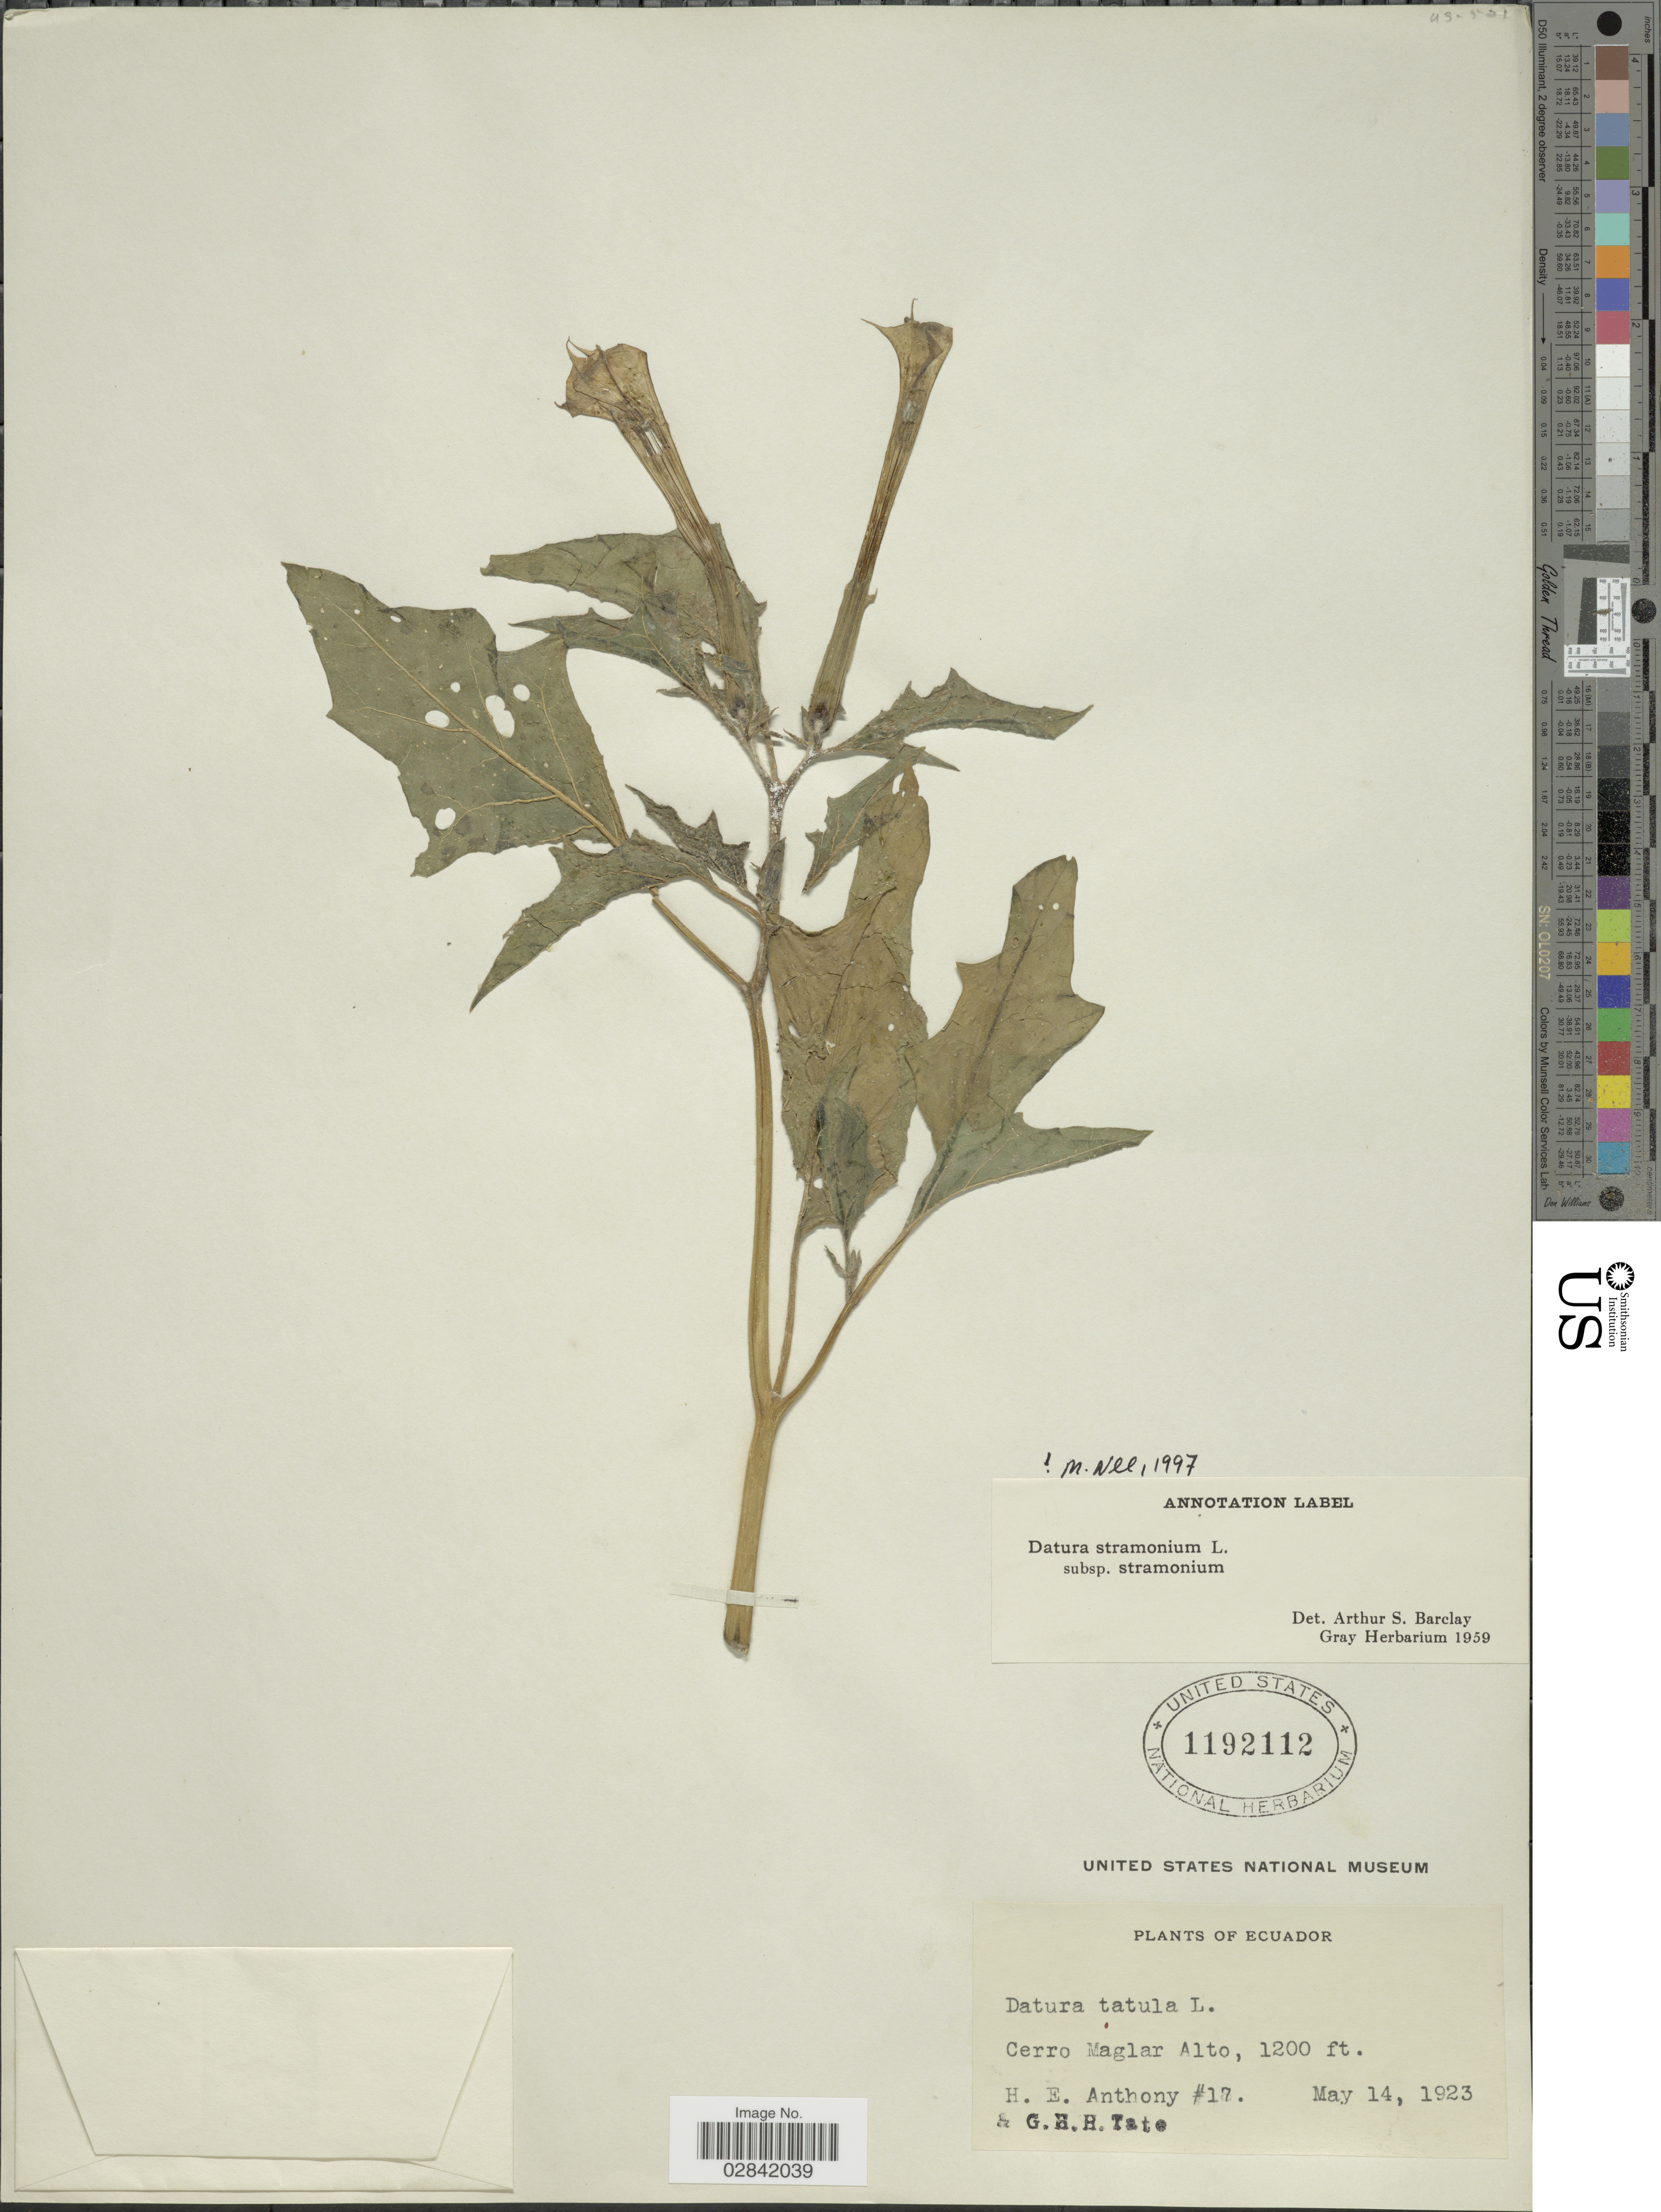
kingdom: Plantae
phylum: Tracheophyta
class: Magnoliopsida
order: Solanales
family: Solanaceae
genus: Datura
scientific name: Datura stramonium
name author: L.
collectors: H. E. Anthony & G. H. H.Tate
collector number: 17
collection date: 1923-05-14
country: Ecuador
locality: Cerro Maglar Alto.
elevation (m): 366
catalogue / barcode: US 1192112